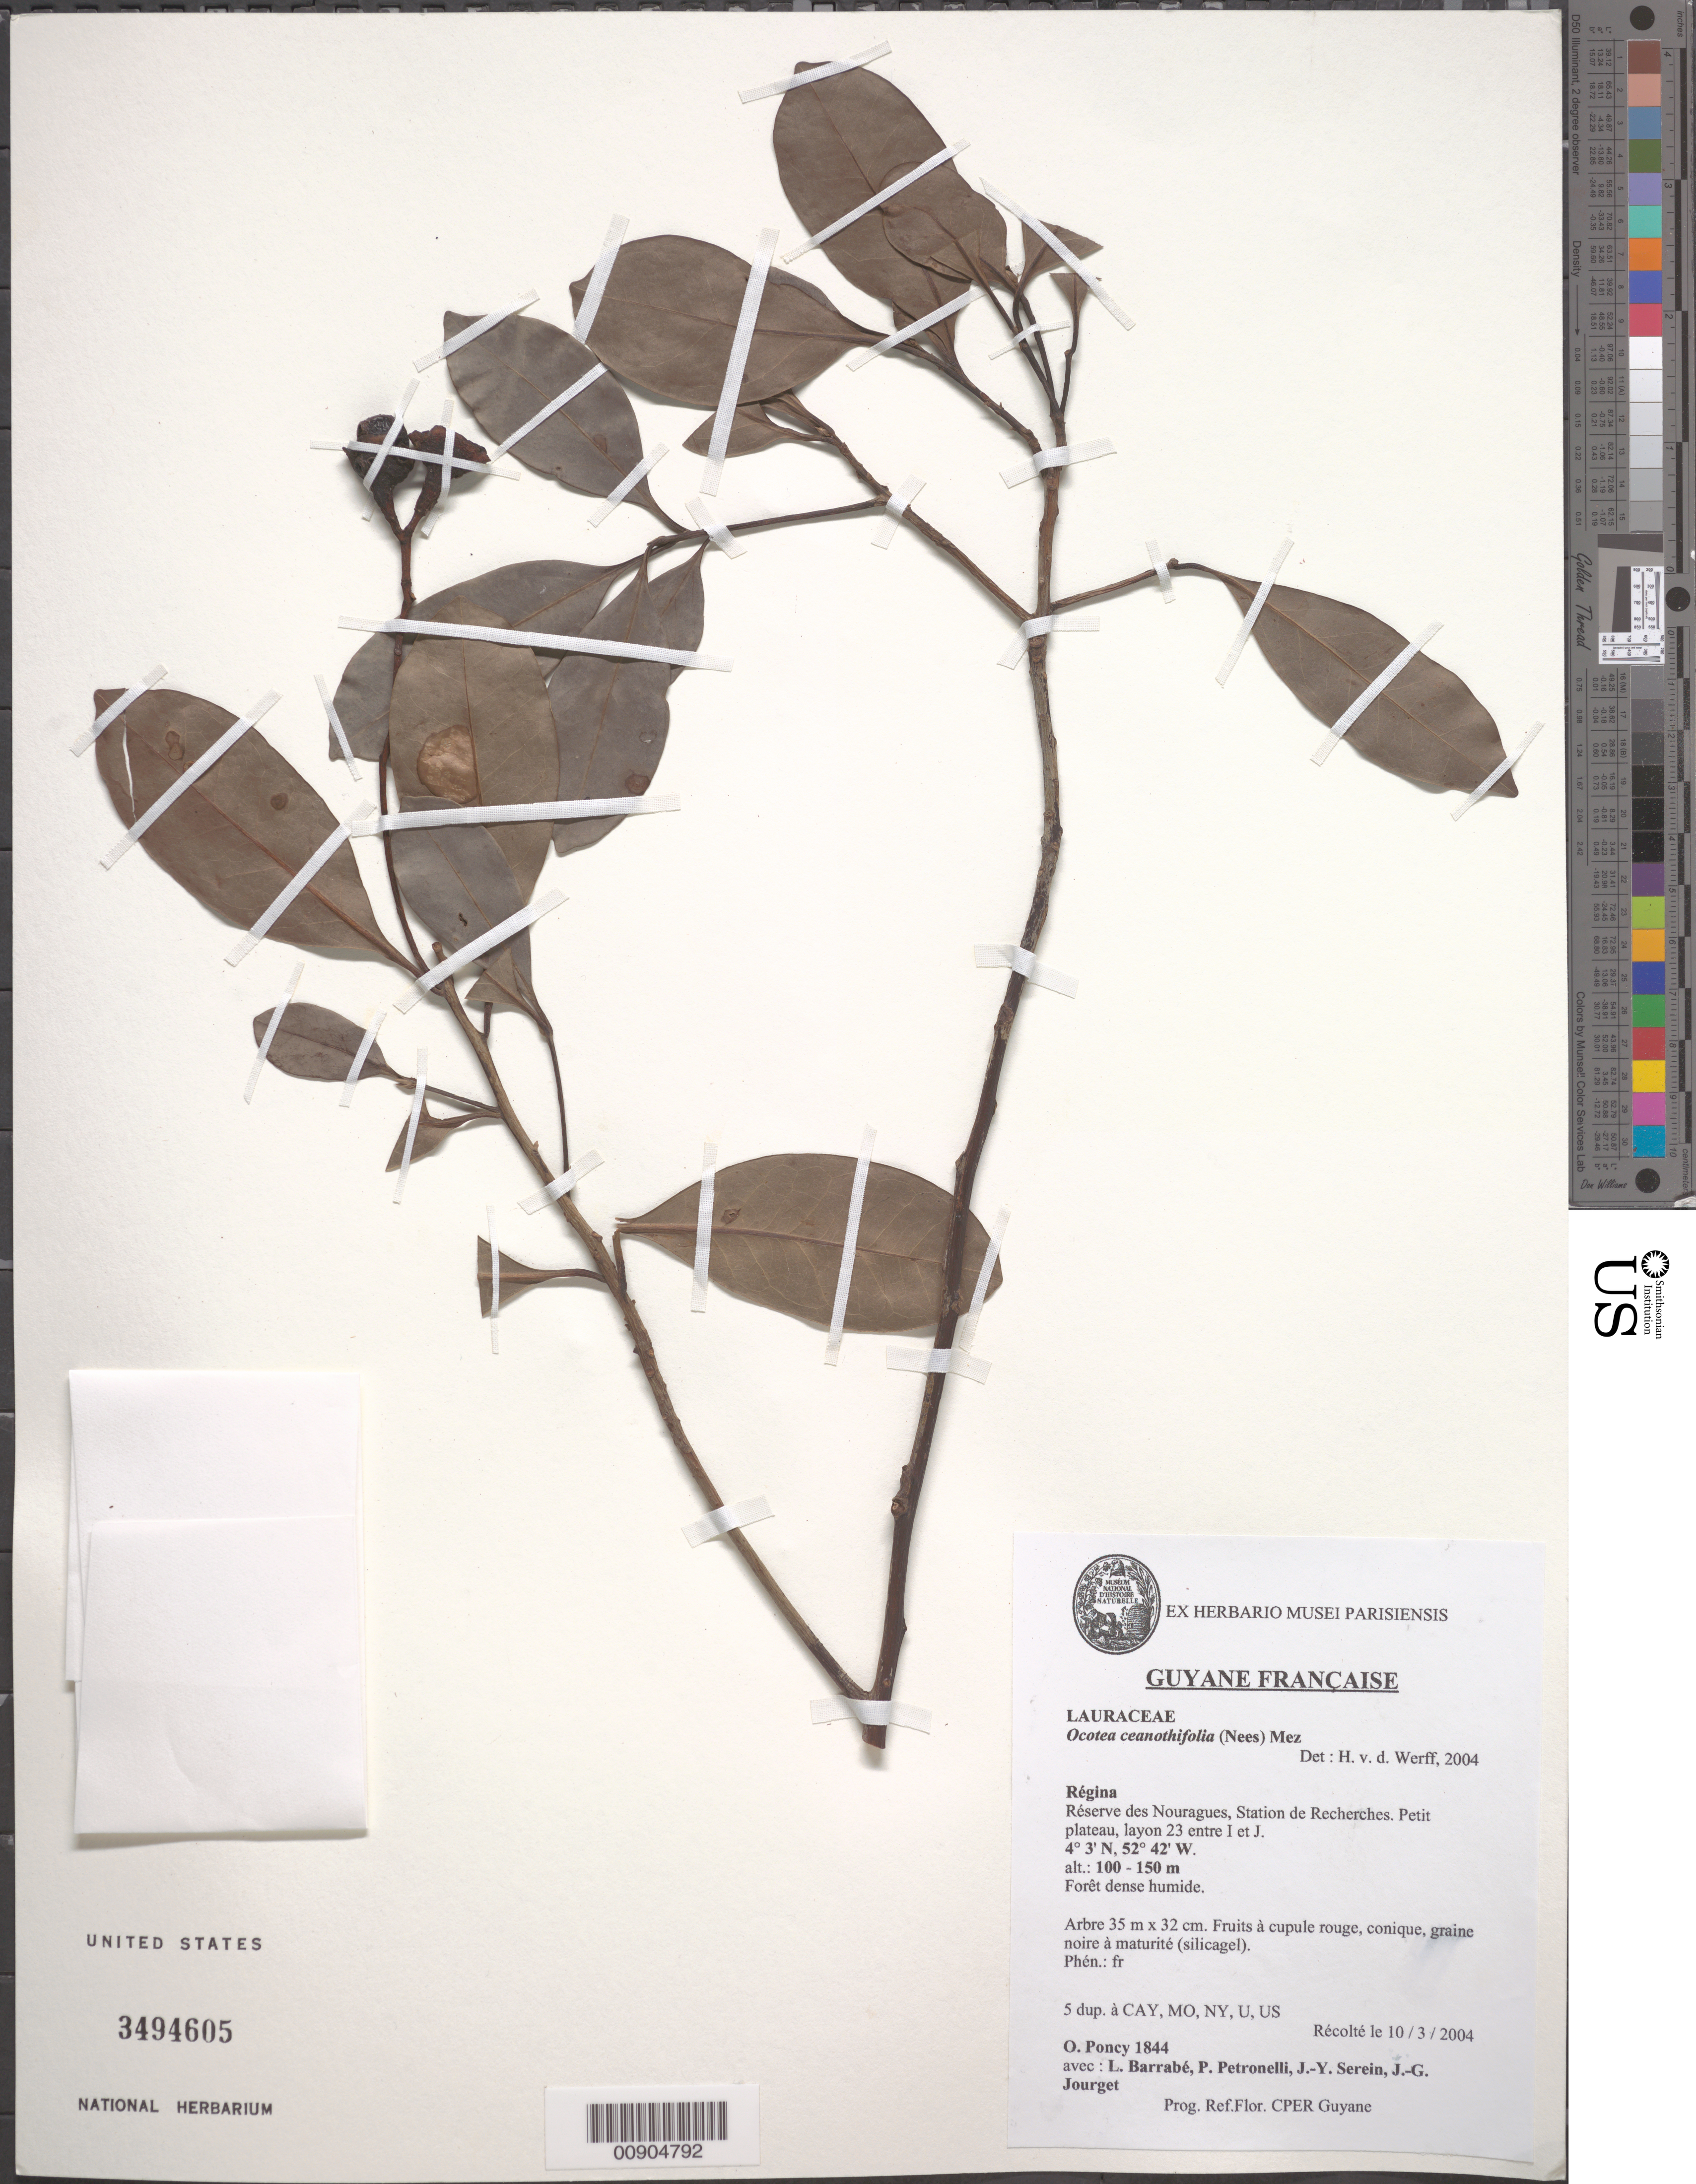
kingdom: Plantae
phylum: Tracheophyta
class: Magnoliopsida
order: Laurales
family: Lauraceae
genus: Ocotea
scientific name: Ocotea ceanothifolia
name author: (Nees) Mez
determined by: van der Werff, H., (MO), Missouri Botanical Garden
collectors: O. Poncy, L. Barrabé, P. Petronelli, J. Serein & J. Jourget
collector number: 1844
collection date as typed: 10-Mar-04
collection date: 2004-03-10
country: French Guiana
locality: Régina, Réserve des Nouragues, Station de Recherches. Petit plateau, layon 23 entre I et J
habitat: Forêt dense humide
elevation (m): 100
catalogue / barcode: US 3494605